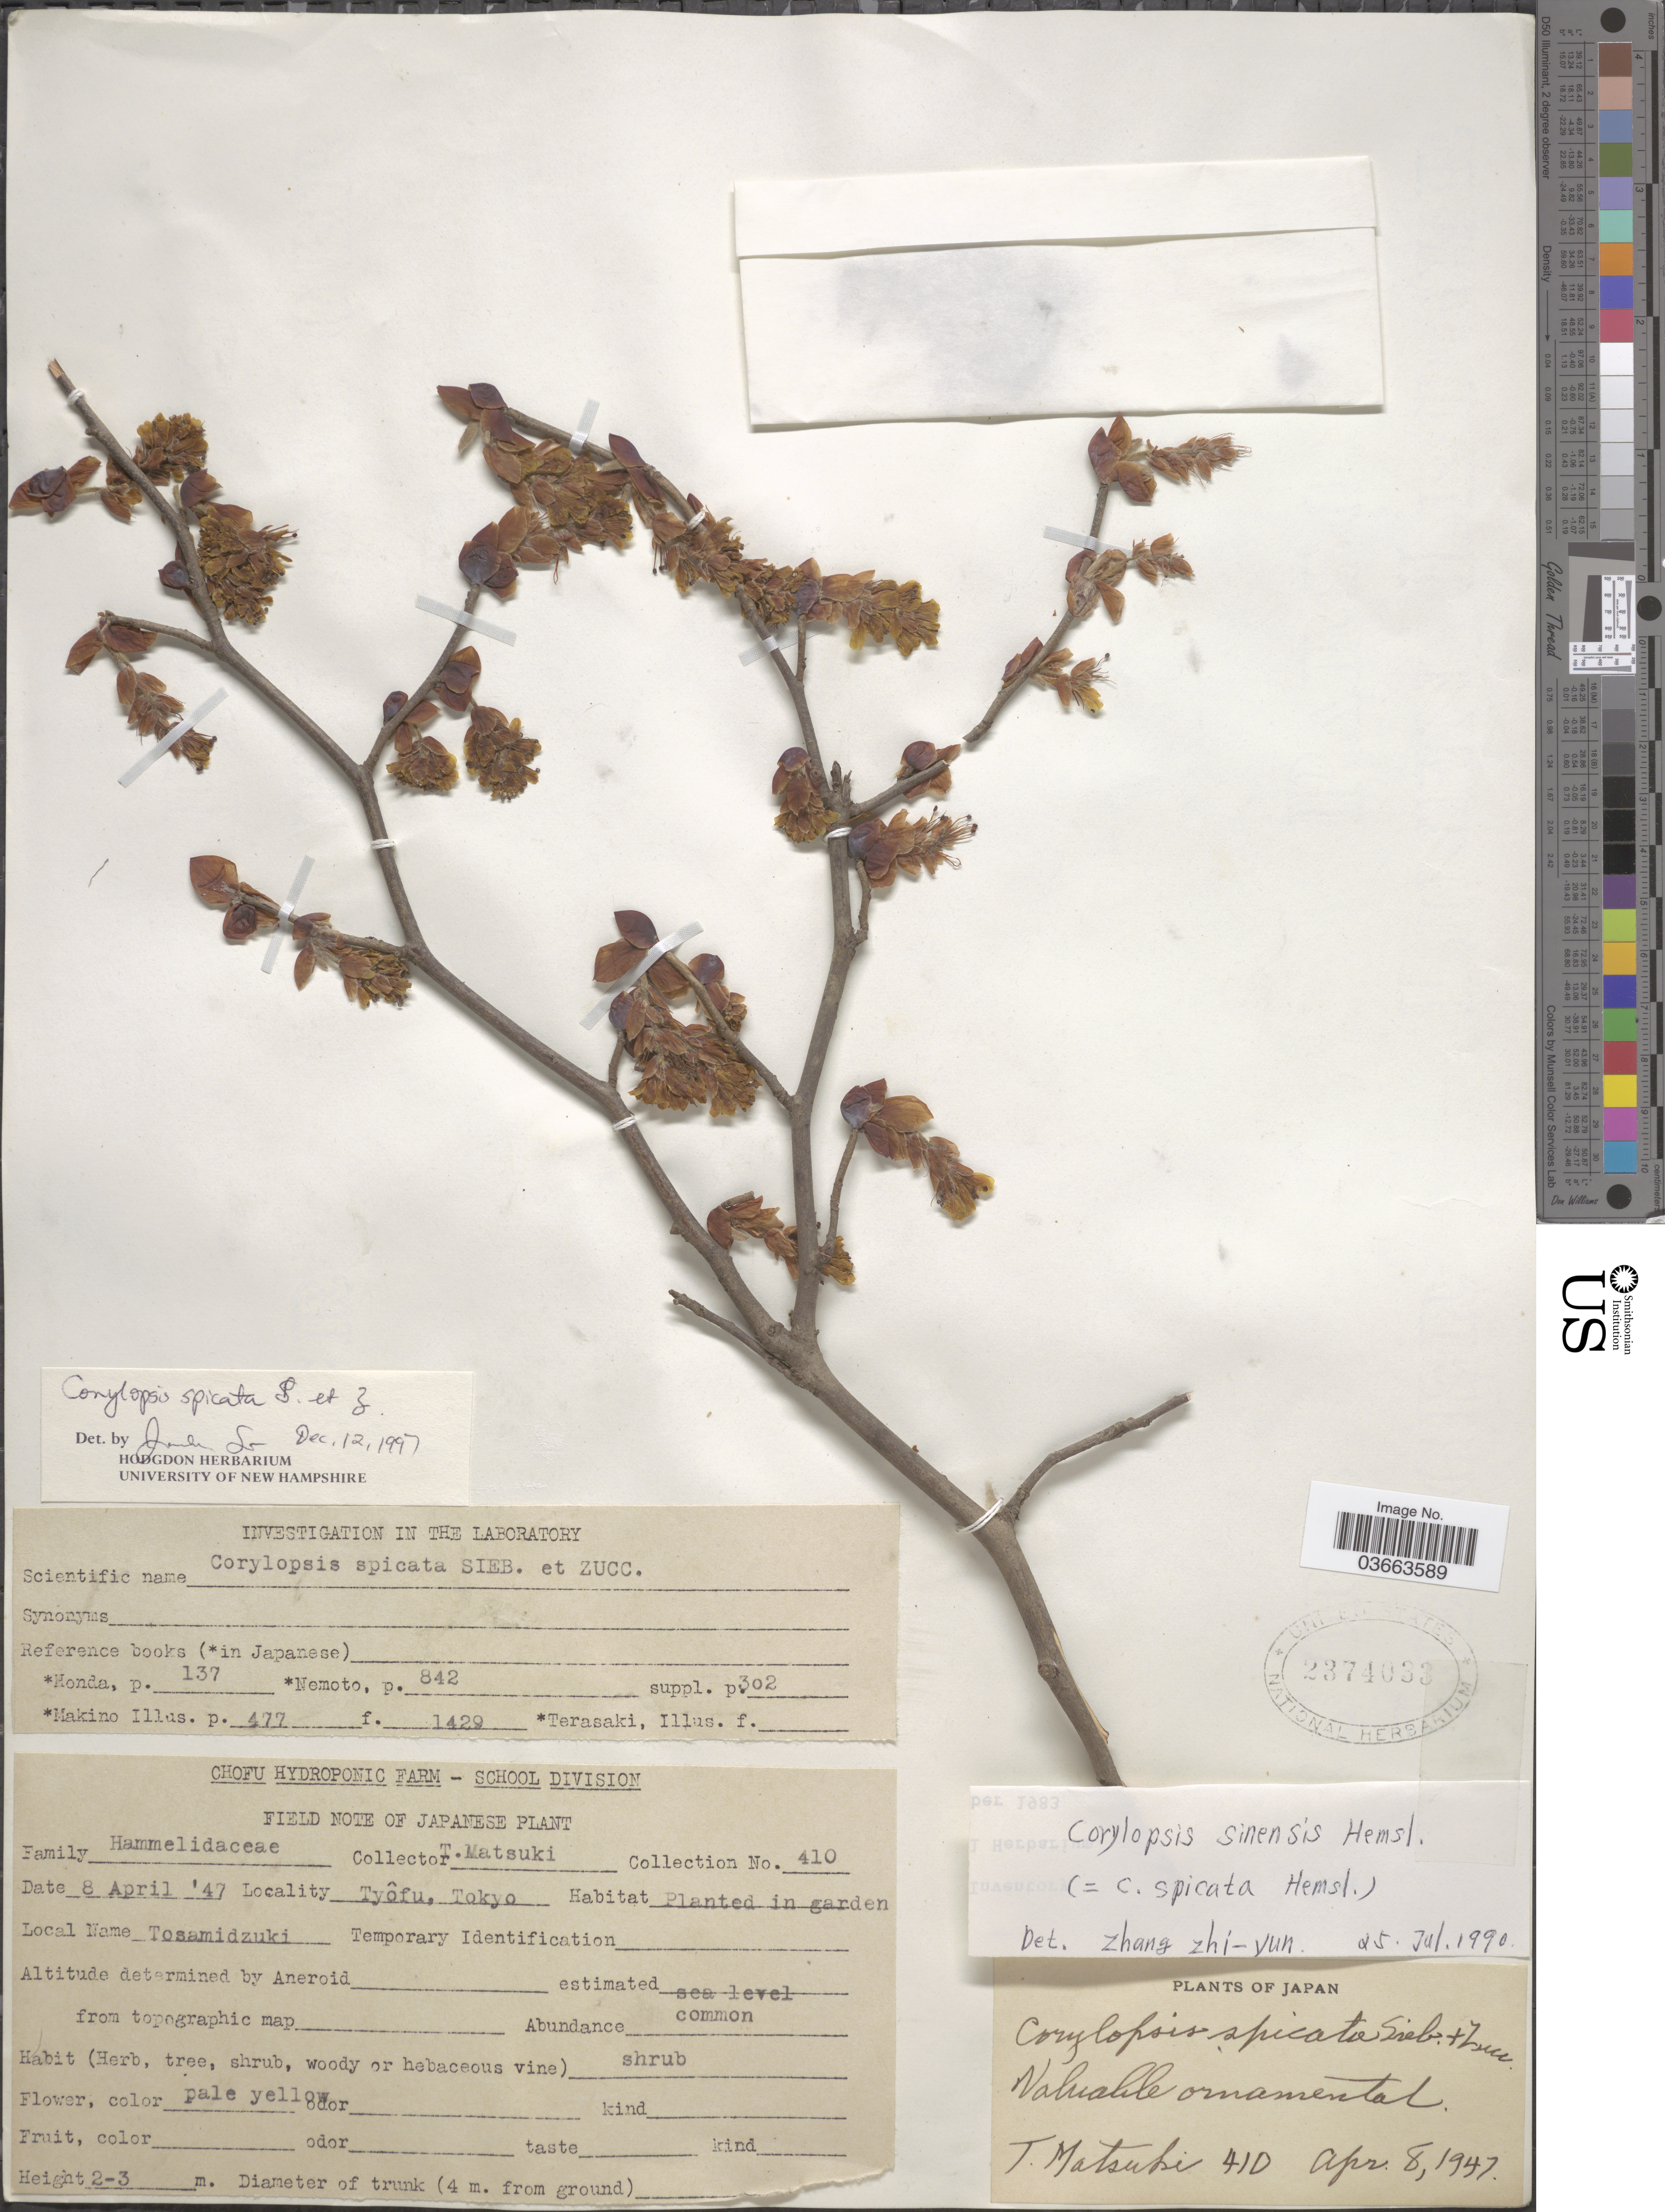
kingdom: Plantae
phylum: Tracheophyta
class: Magnoliopsida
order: Saxifragales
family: Hamamelidaceae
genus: Corylopsis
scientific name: Corylopsis spicata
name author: Siebold & Zucc.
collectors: T. Matsuki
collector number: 410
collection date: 1947-04-08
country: Japan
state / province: Tokyo, Federal City of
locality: Tyôfy. Nahiahle ornamental.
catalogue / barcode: US 2374033